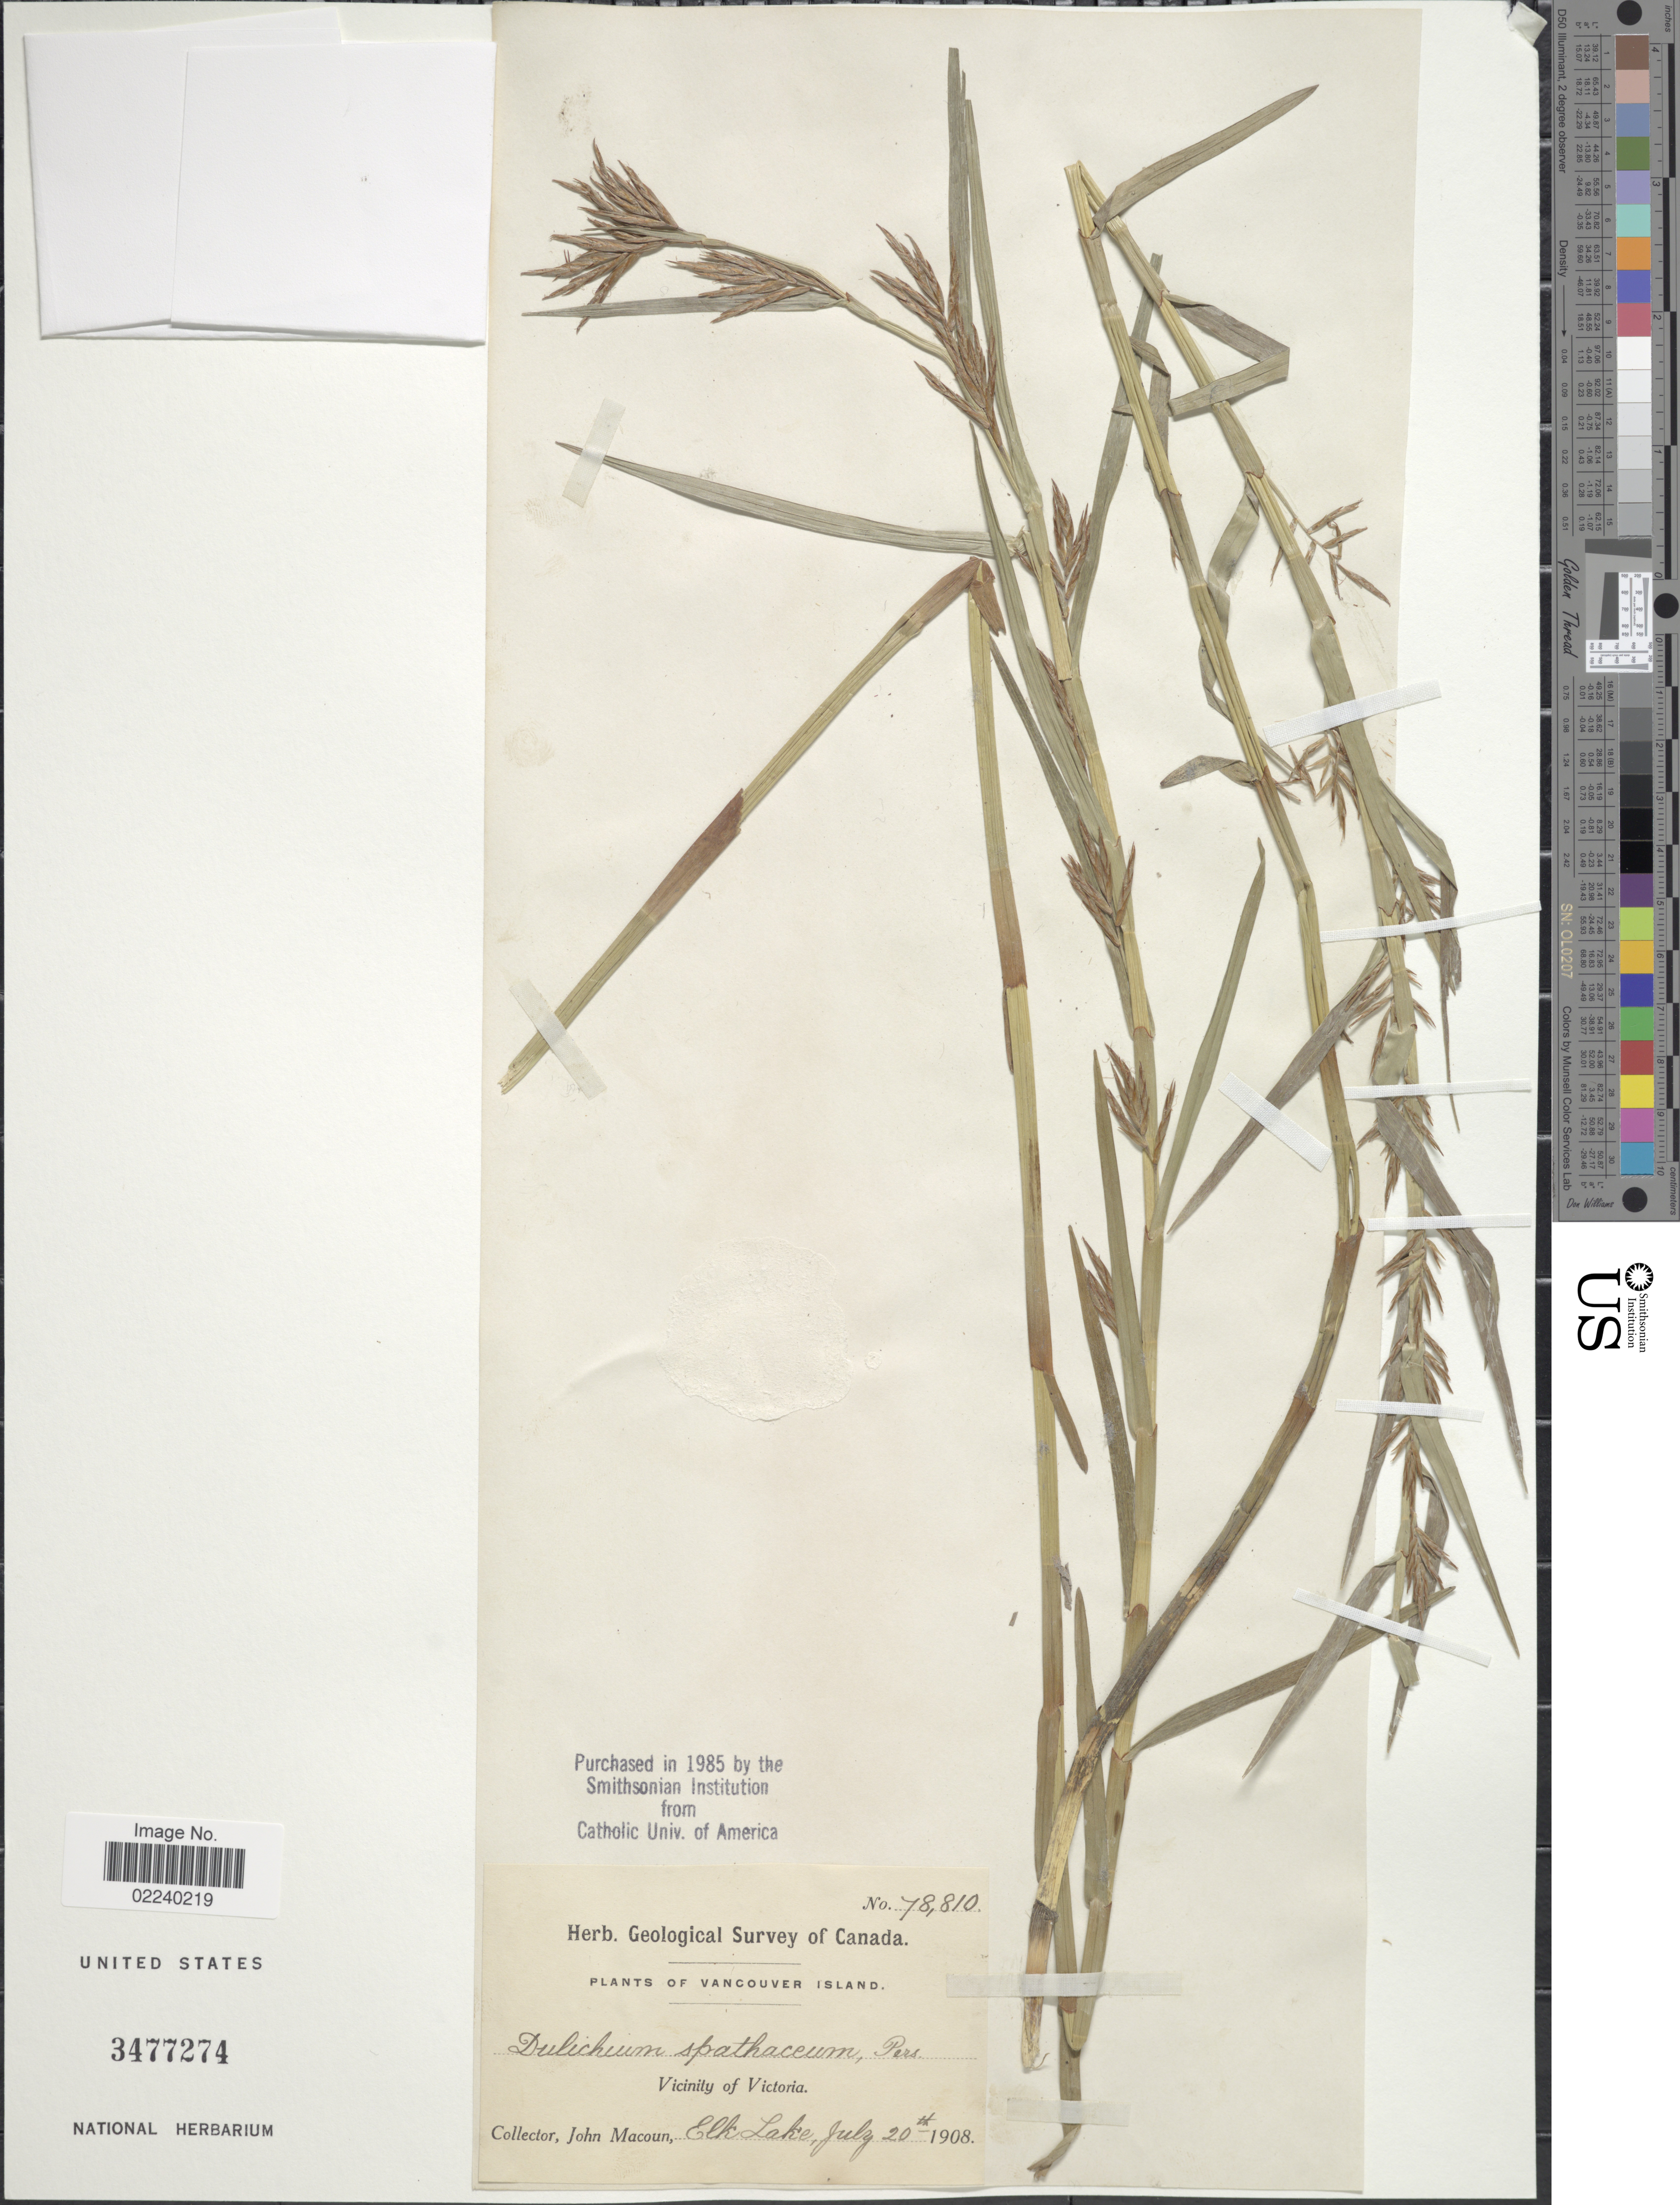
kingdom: Plantae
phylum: Tracheophyta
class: Liliopsida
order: Poales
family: Cyperaceae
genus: Dulichium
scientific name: Dulichium arundinaceum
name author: (L.) Britton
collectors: J. Macoun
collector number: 78810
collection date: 1908-07-20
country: Canada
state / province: British Columbia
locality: Vancouver Island, Vicinity of Victoria, Elke Lake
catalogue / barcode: US 3477274